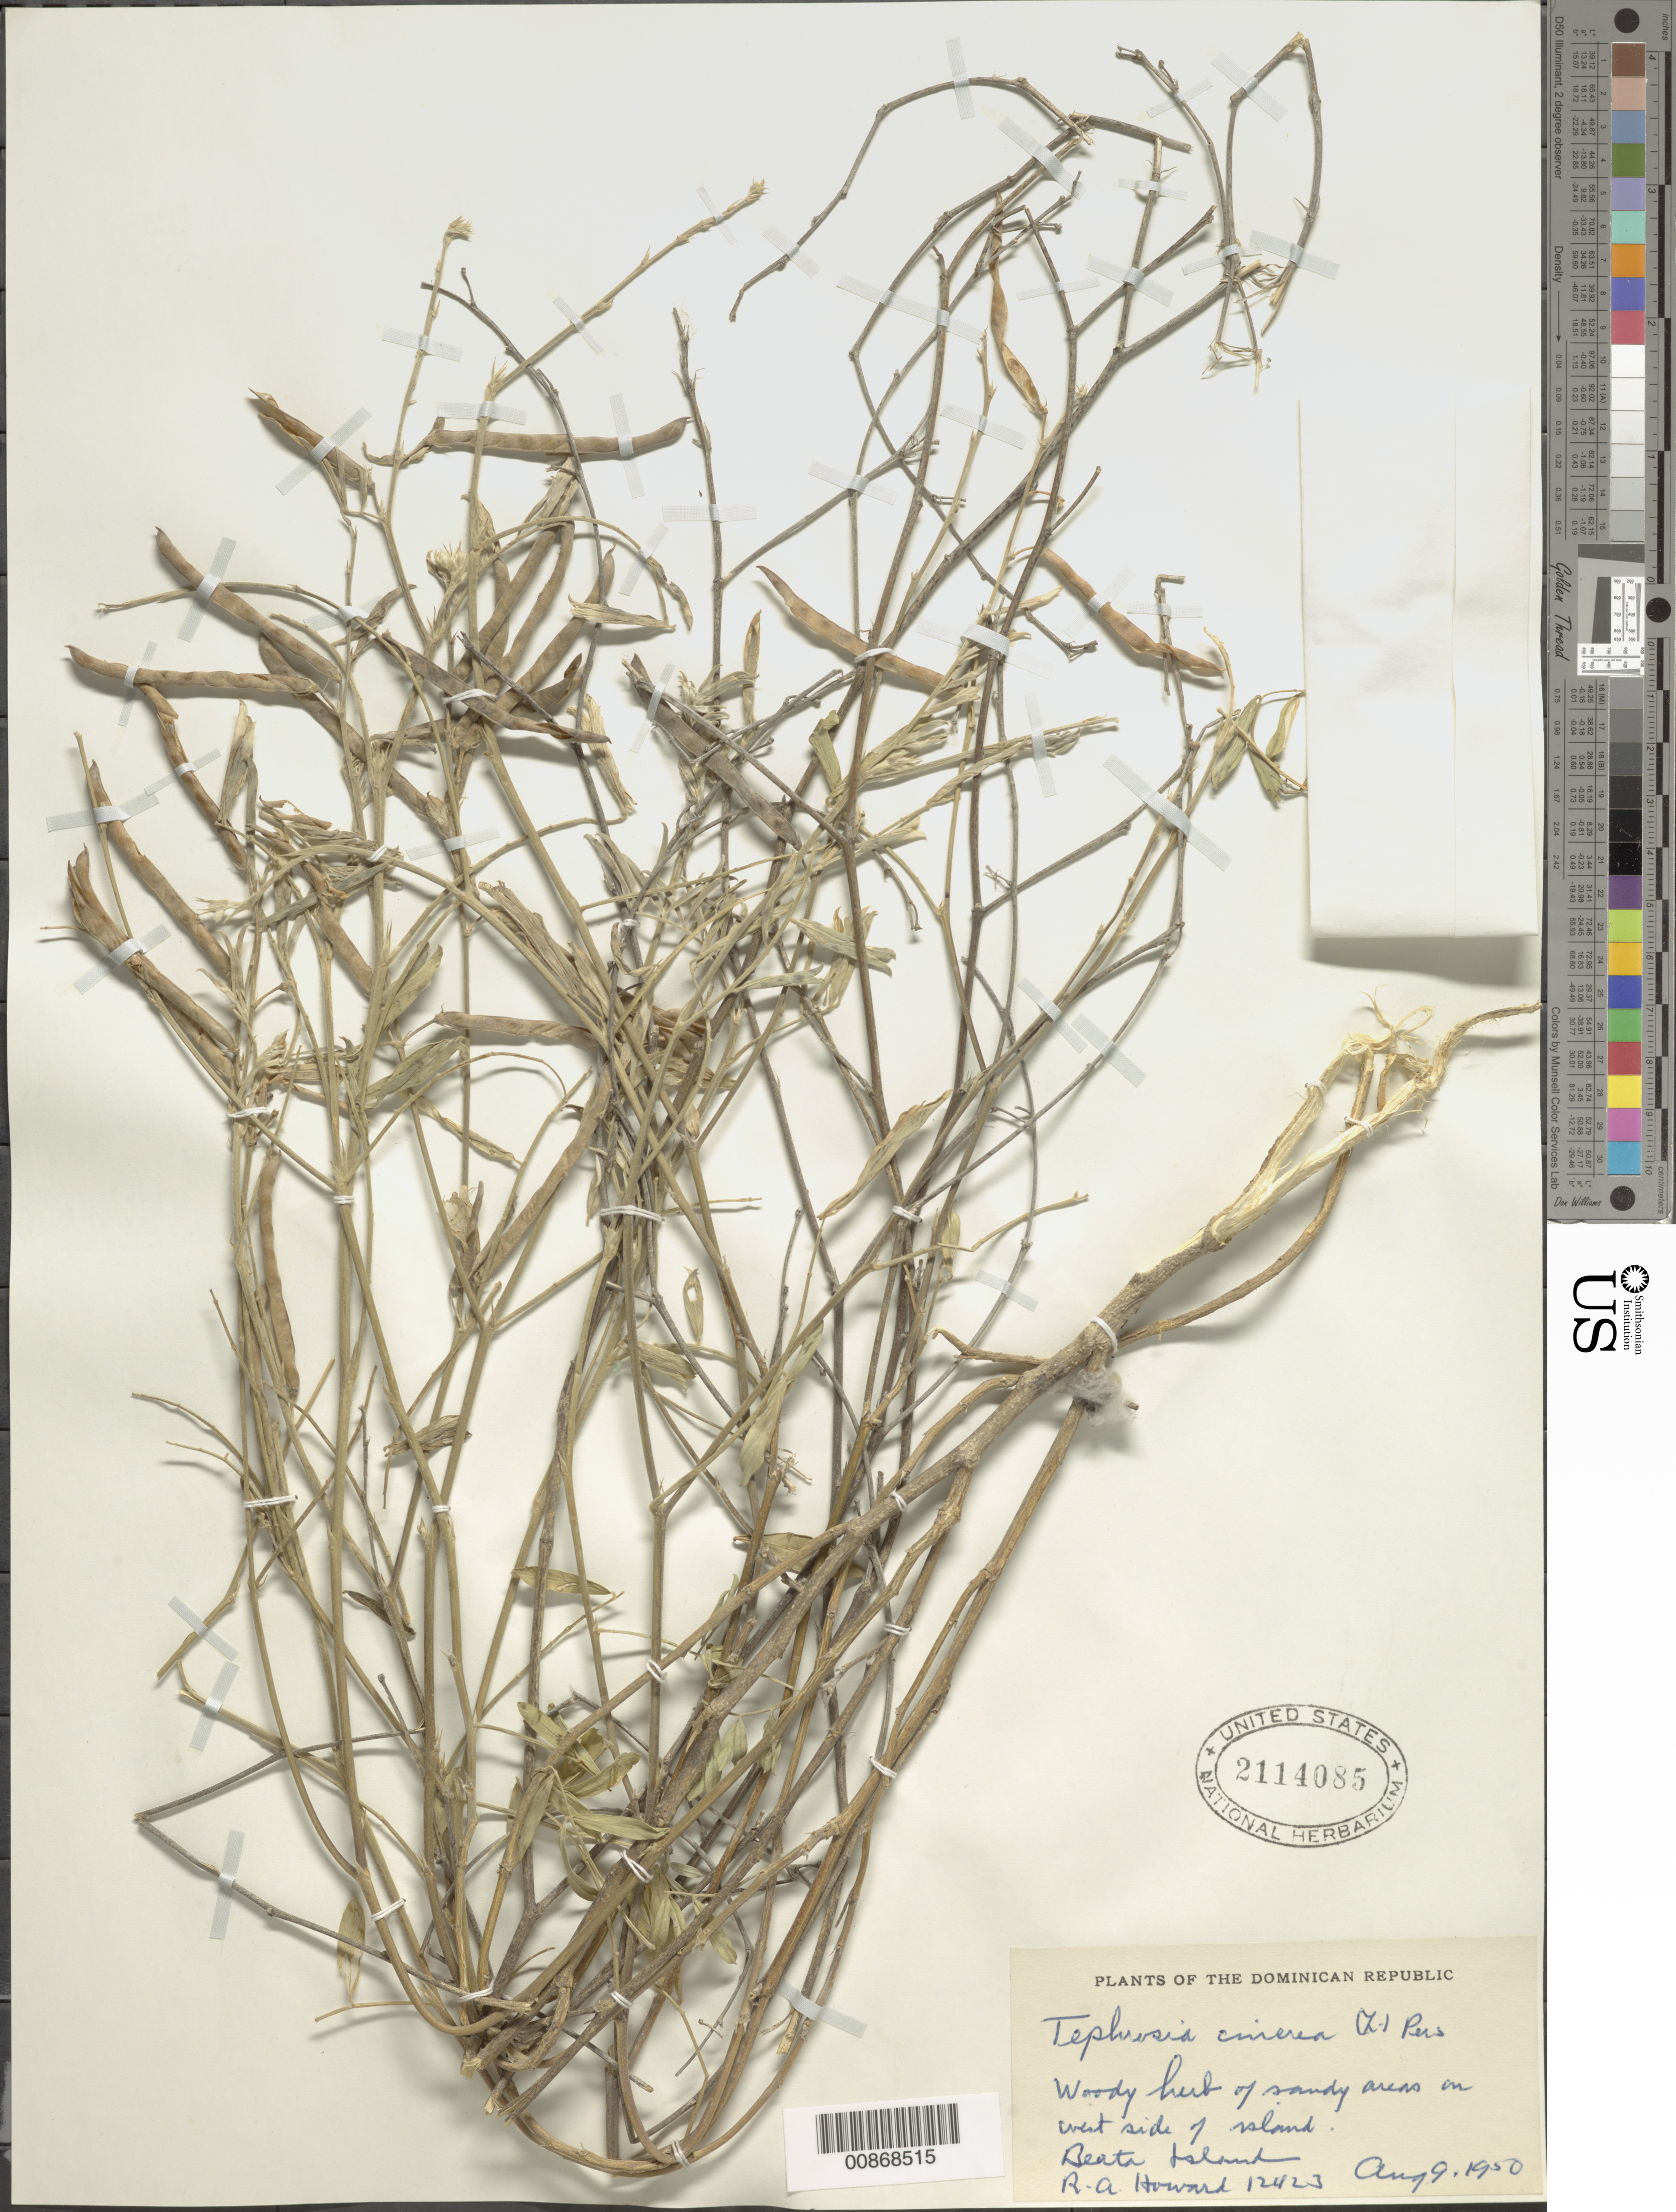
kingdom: Plantae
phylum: Tracheophyta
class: Magnoliopsida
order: Fabales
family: Fabaceae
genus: Tephrosia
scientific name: Tephrosia cinerea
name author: (L.) Pers.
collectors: R. A. Howard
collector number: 12423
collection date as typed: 09 Aug 1950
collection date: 1950-08-09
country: Dominican Republic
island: Isla Beata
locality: West side of Beata Island.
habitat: Sandy areas.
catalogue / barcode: US 2114085